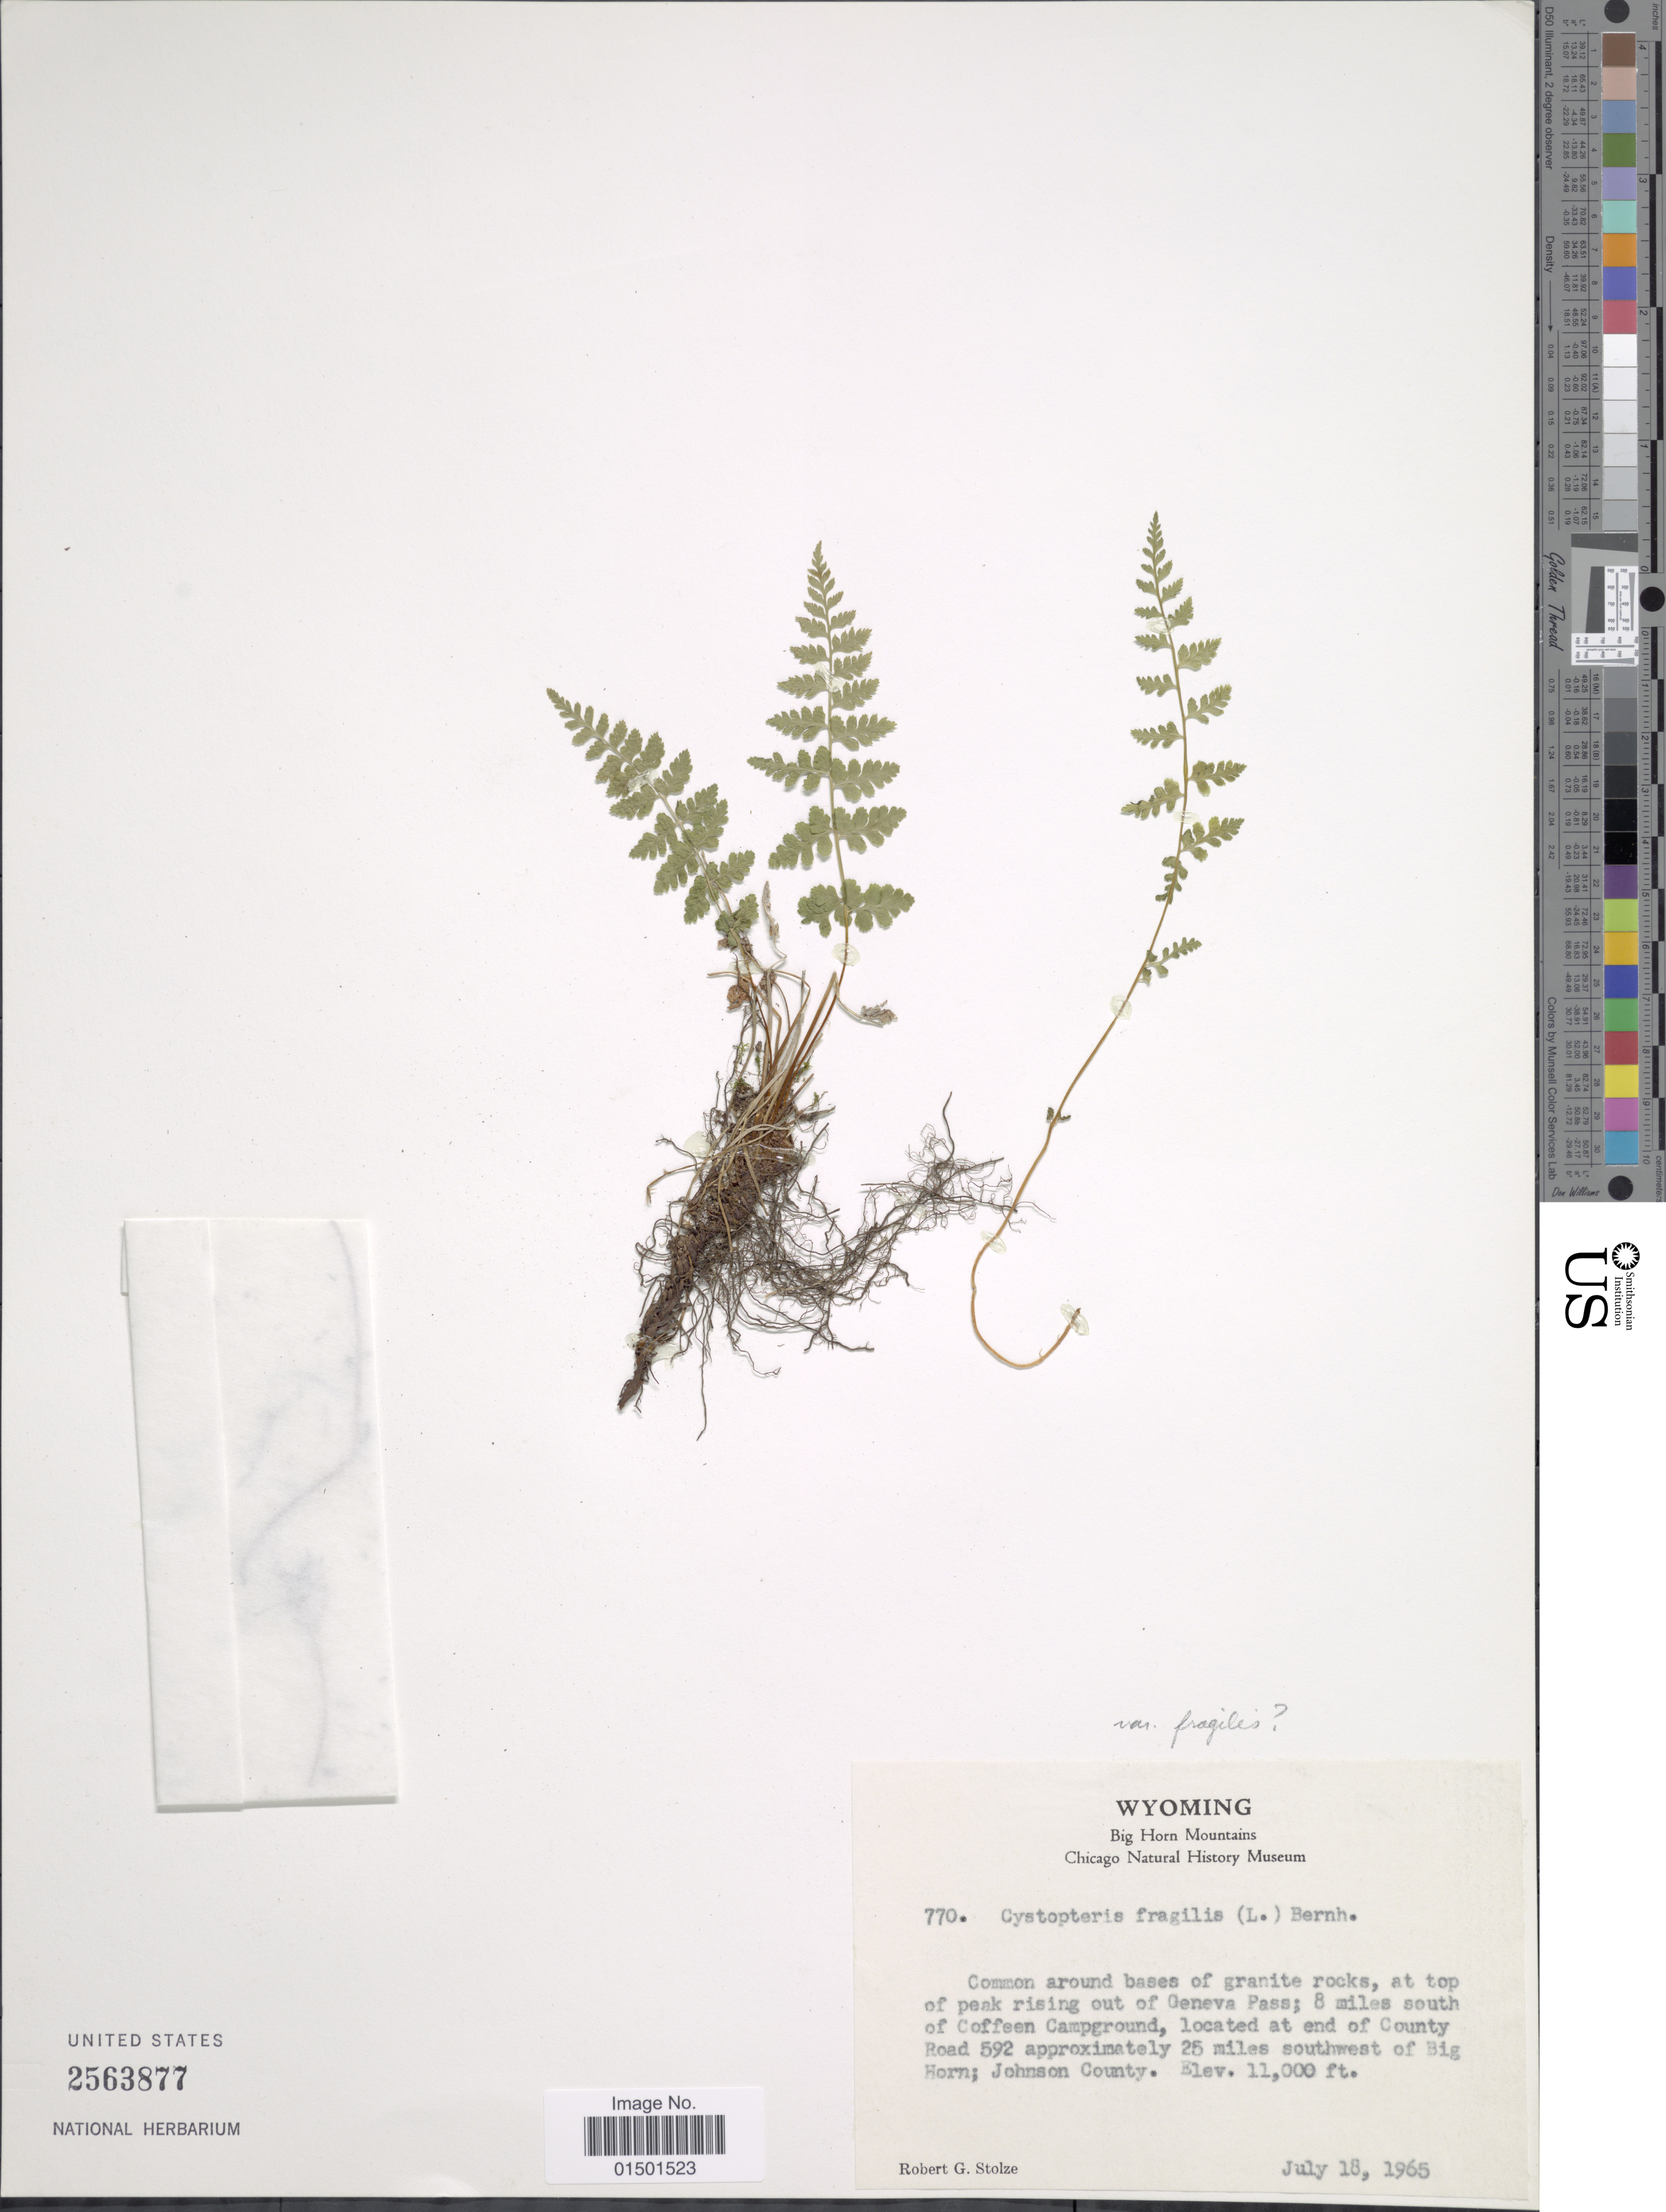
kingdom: Plantae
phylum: Tracheophyta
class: Polypodiopsida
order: Polypodiales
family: Cystopteridaceae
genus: Cystopteris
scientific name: Cystopteris fragilis var. fragilis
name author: (L.) Bernh.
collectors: R. G. Stolze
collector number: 770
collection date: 1965-07-18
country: United States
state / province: Wyoming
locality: Big Horn Mountains. at top of peaks rising out of Geneva Pass; 8 miles south of Coffeen Campground, located at end of County Road 592 approximately 25 miles southwest of Big Horn; Johnson County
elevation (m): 3353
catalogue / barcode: US 2563877